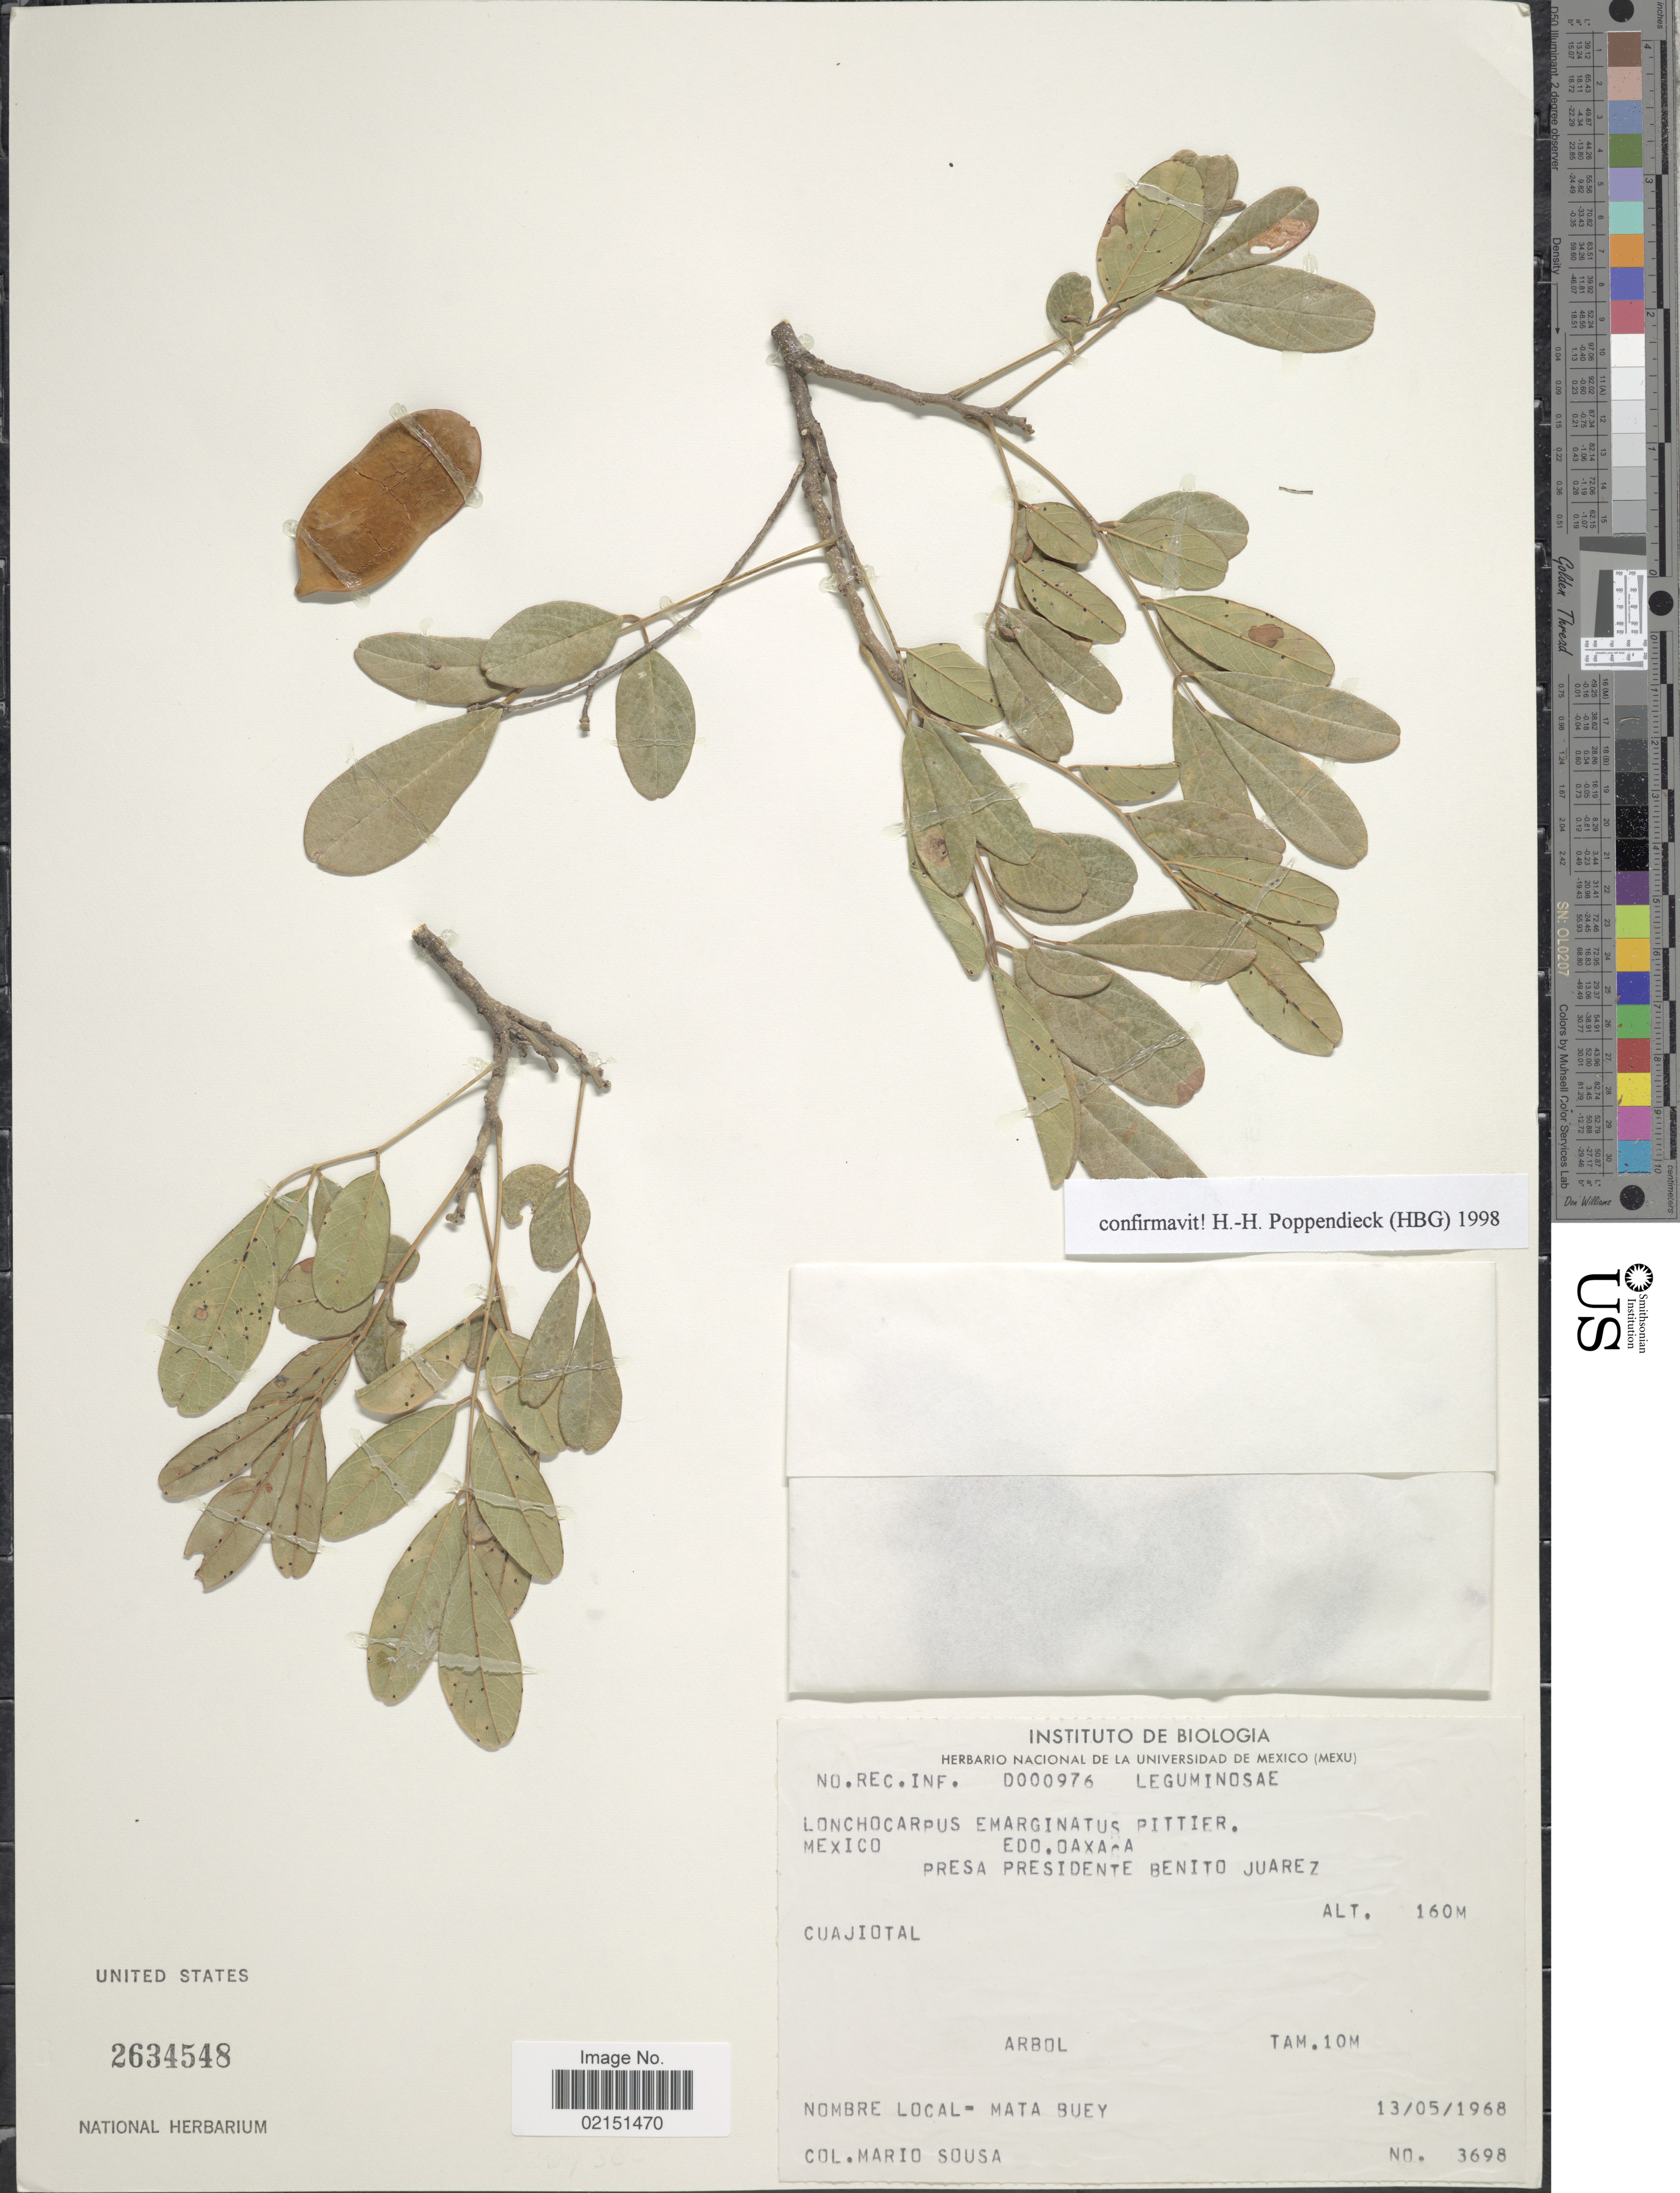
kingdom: Plantae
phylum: Tracheophyta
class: Magnoliopsida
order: Fabales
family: Fabaceae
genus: Lonchocarpus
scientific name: Lonchocarpus emarginatus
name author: Pittier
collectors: M. Sousa S.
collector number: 3698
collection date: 1968-05-13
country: Mexico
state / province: Oaxaca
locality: Mexico. Edo. Oaxaca. Presa Presidente Benito Juarez. Cuajiotal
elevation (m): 160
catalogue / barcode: US 2634548